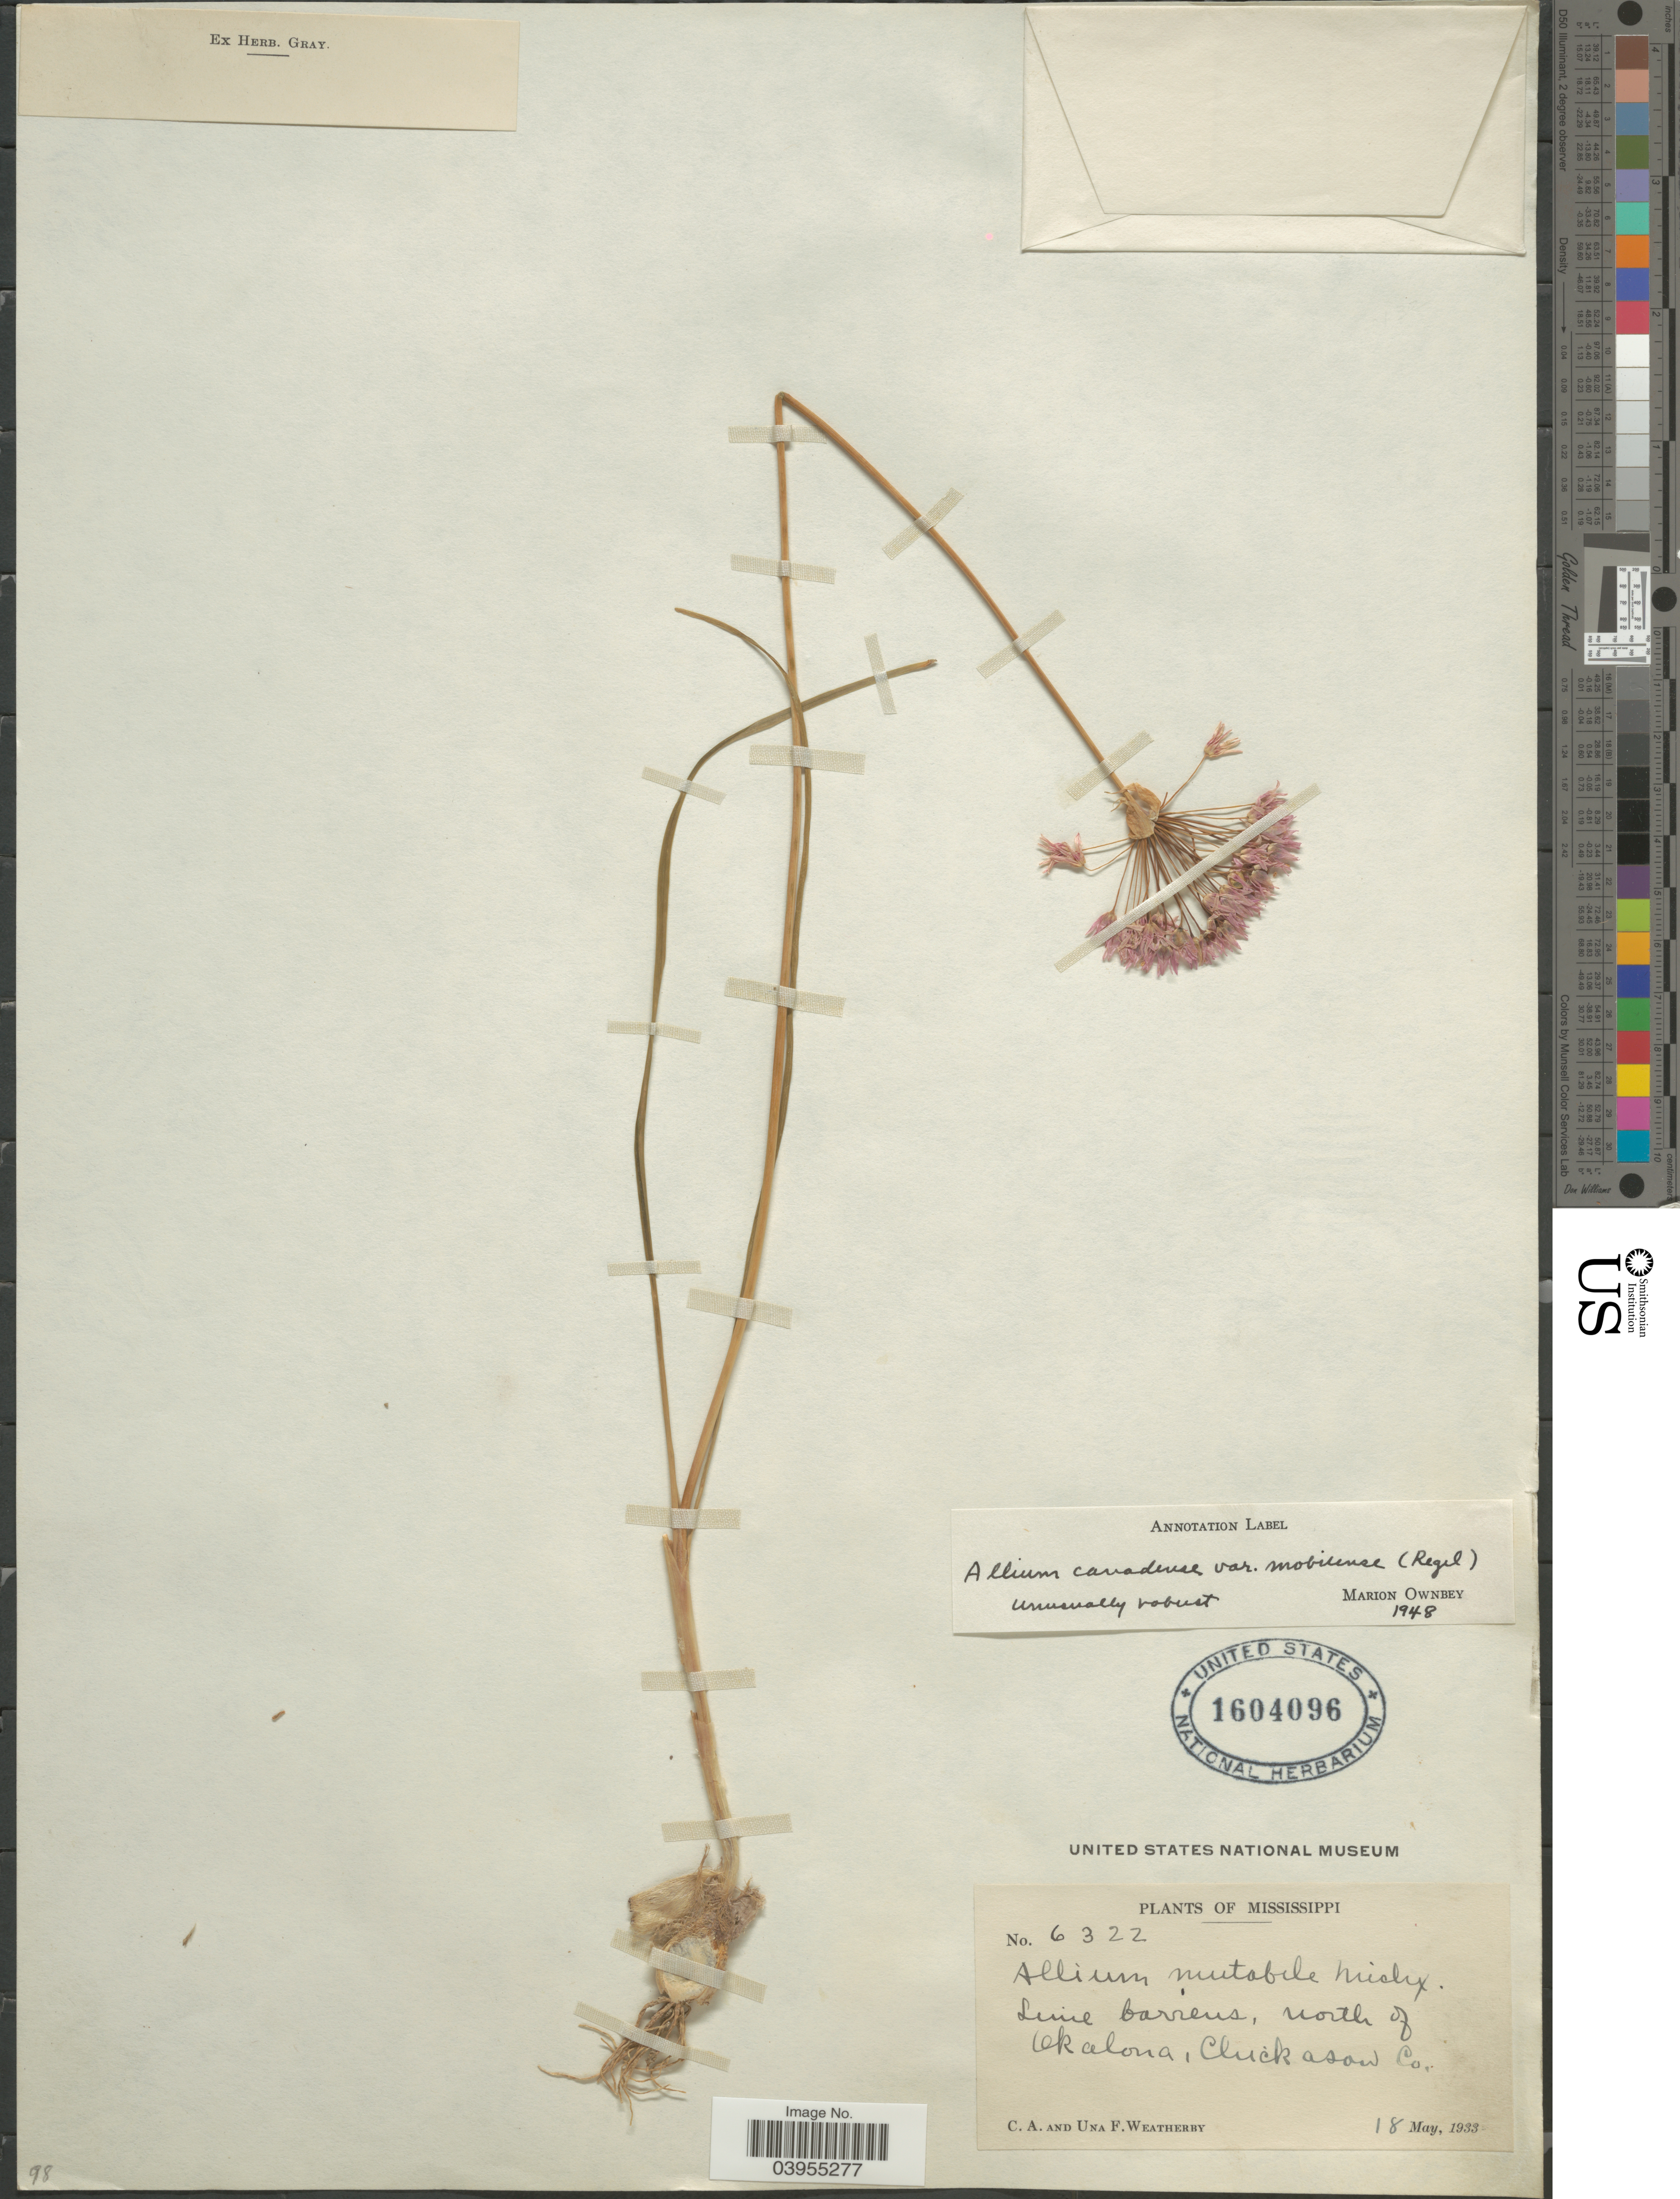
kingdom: Plantae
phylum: Tracheophyta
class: Liliopsida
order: Asparagales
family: Amaryllidaceae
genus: Allium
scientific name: Allium canadense var. mobilense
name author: (Regel) Traub & Ownbey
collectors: C. A. Weatherby & U. Weatherby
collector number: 6322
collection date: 1933-05-18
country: United States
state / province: Mississippi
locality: North of Okolona, Chickasaw Co.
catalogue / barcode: US 1604096